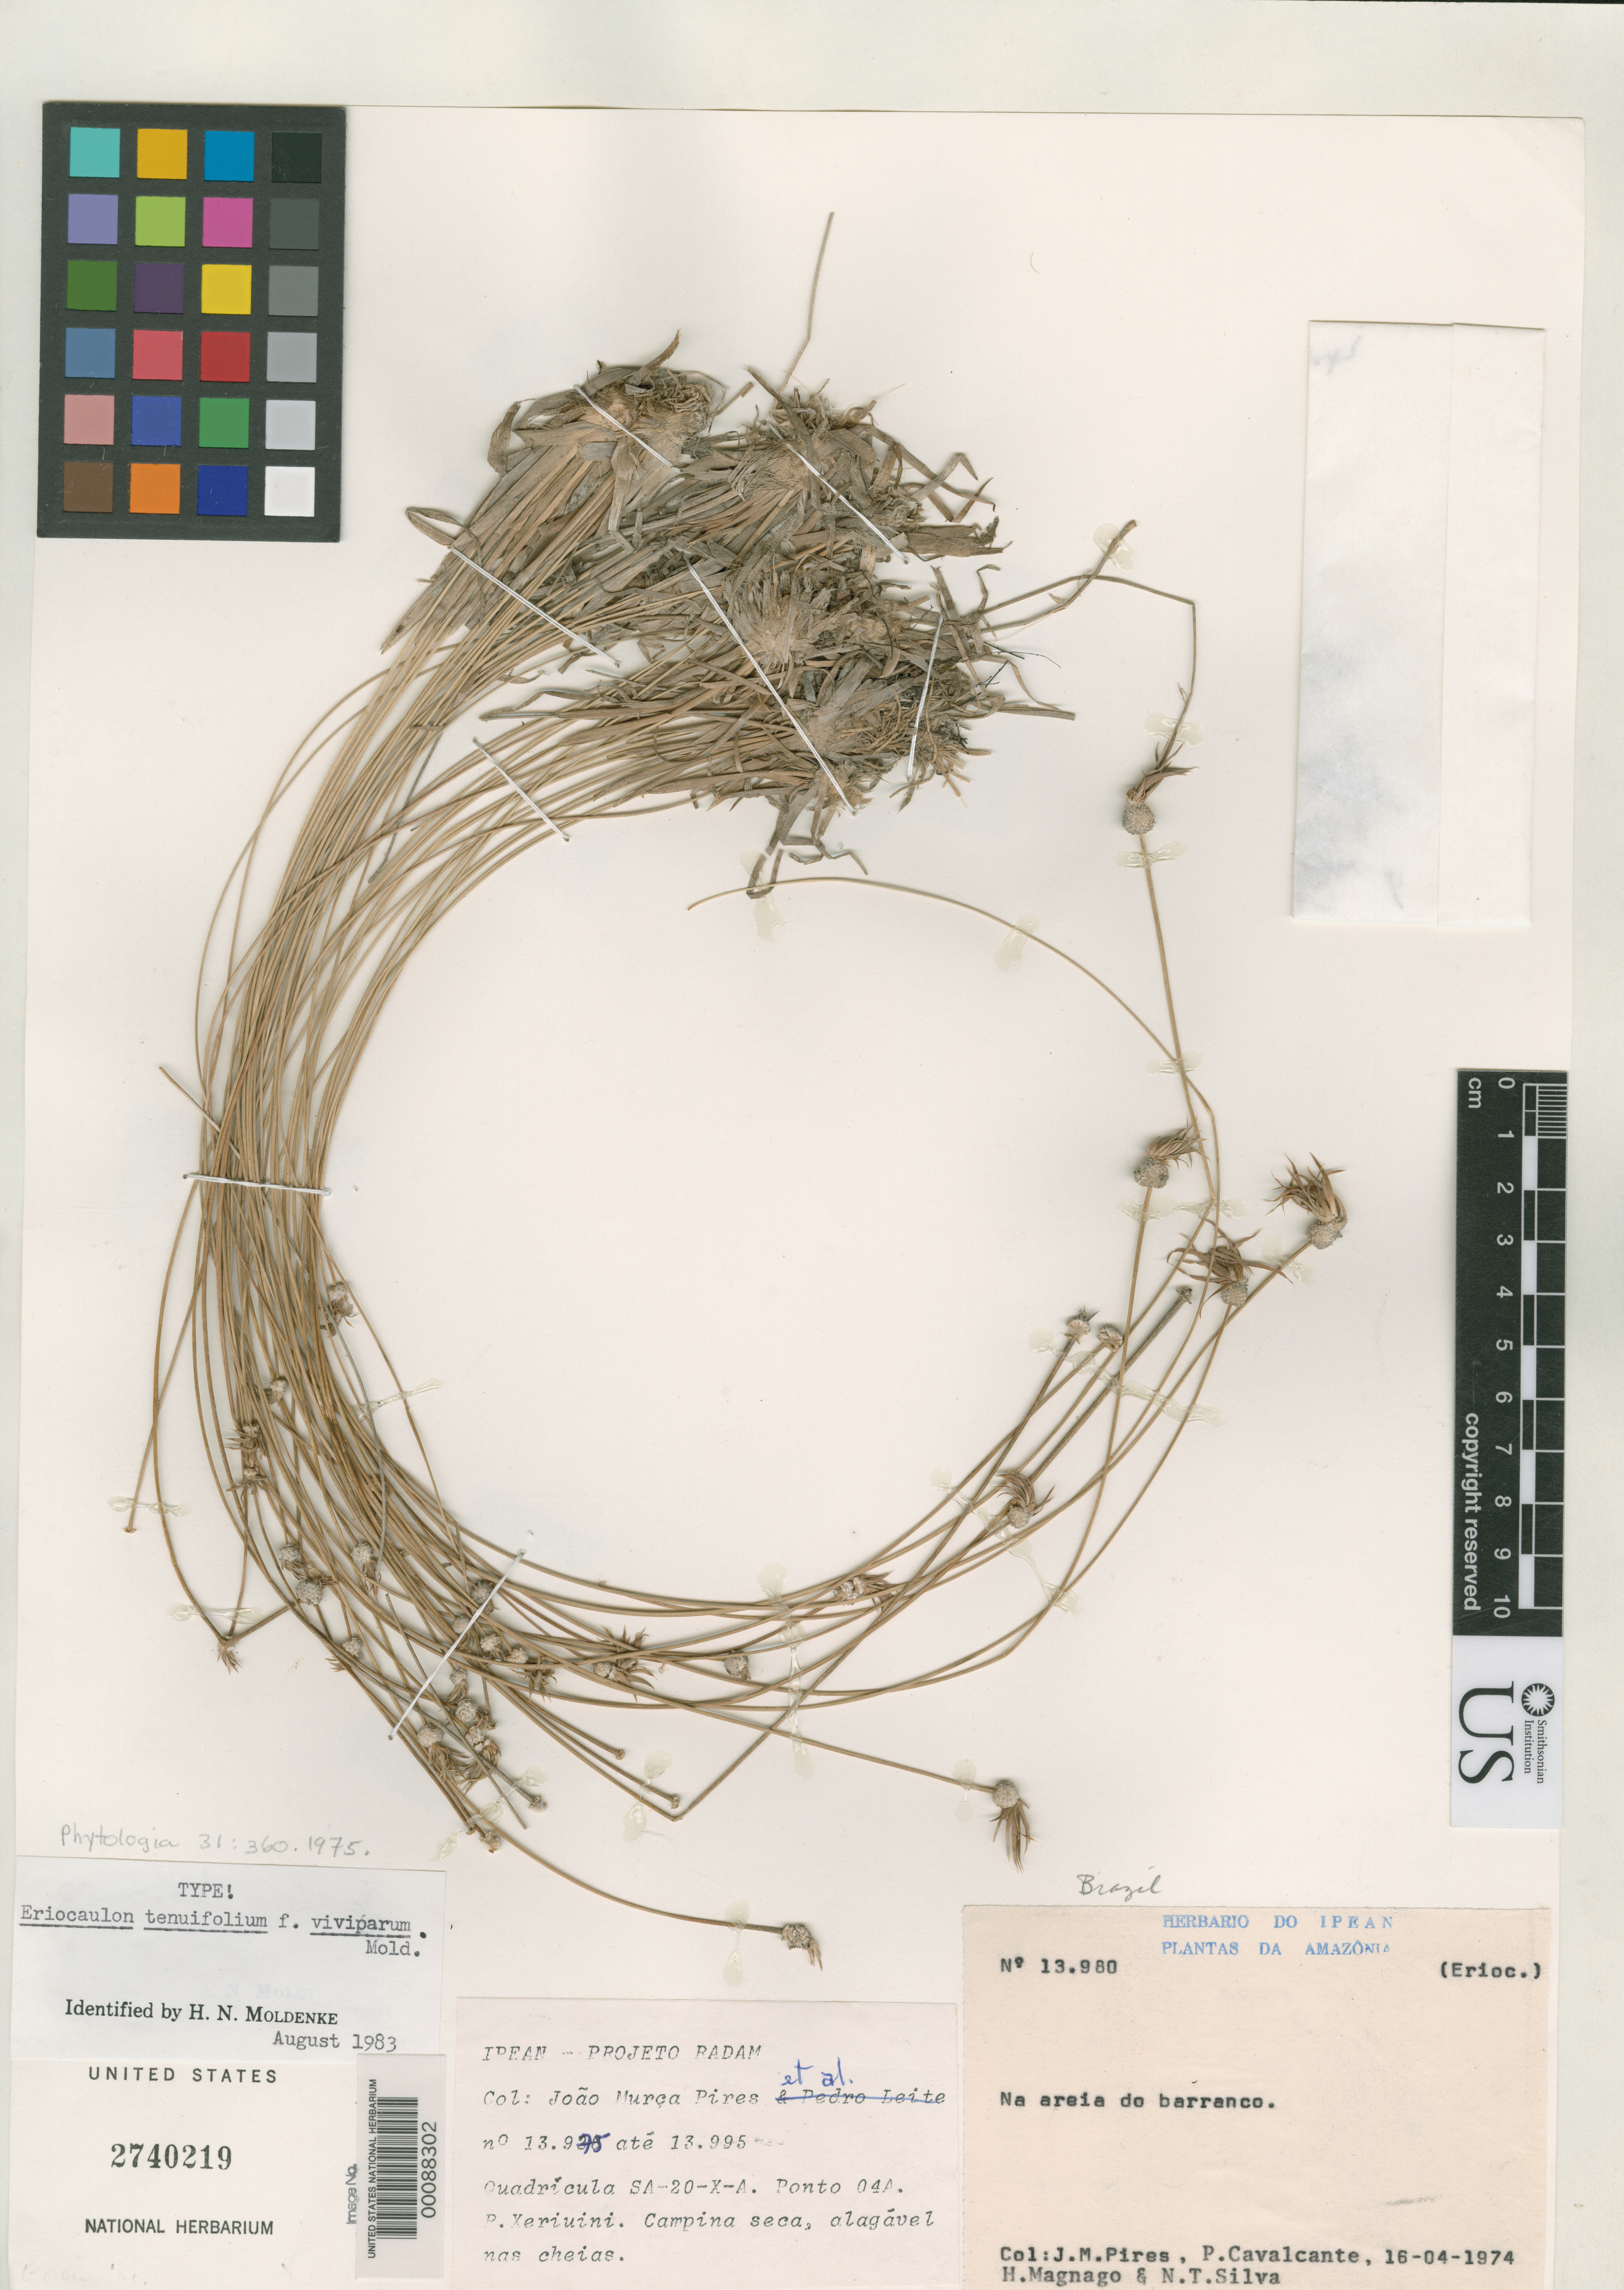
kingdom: Plantae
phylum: Tracheophyta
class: Liliopsida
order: Poales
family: Eriocaulaceae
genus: Eriocaulon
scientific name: Eriocaulon tenuifolium f. viviparum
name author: Moldenke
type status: Holotype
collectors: J. M. Pires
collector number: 13980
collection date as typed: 16 Apr 1974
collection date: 1974-04-16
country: Brazil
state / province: Amazonas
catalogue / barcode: US 2740219